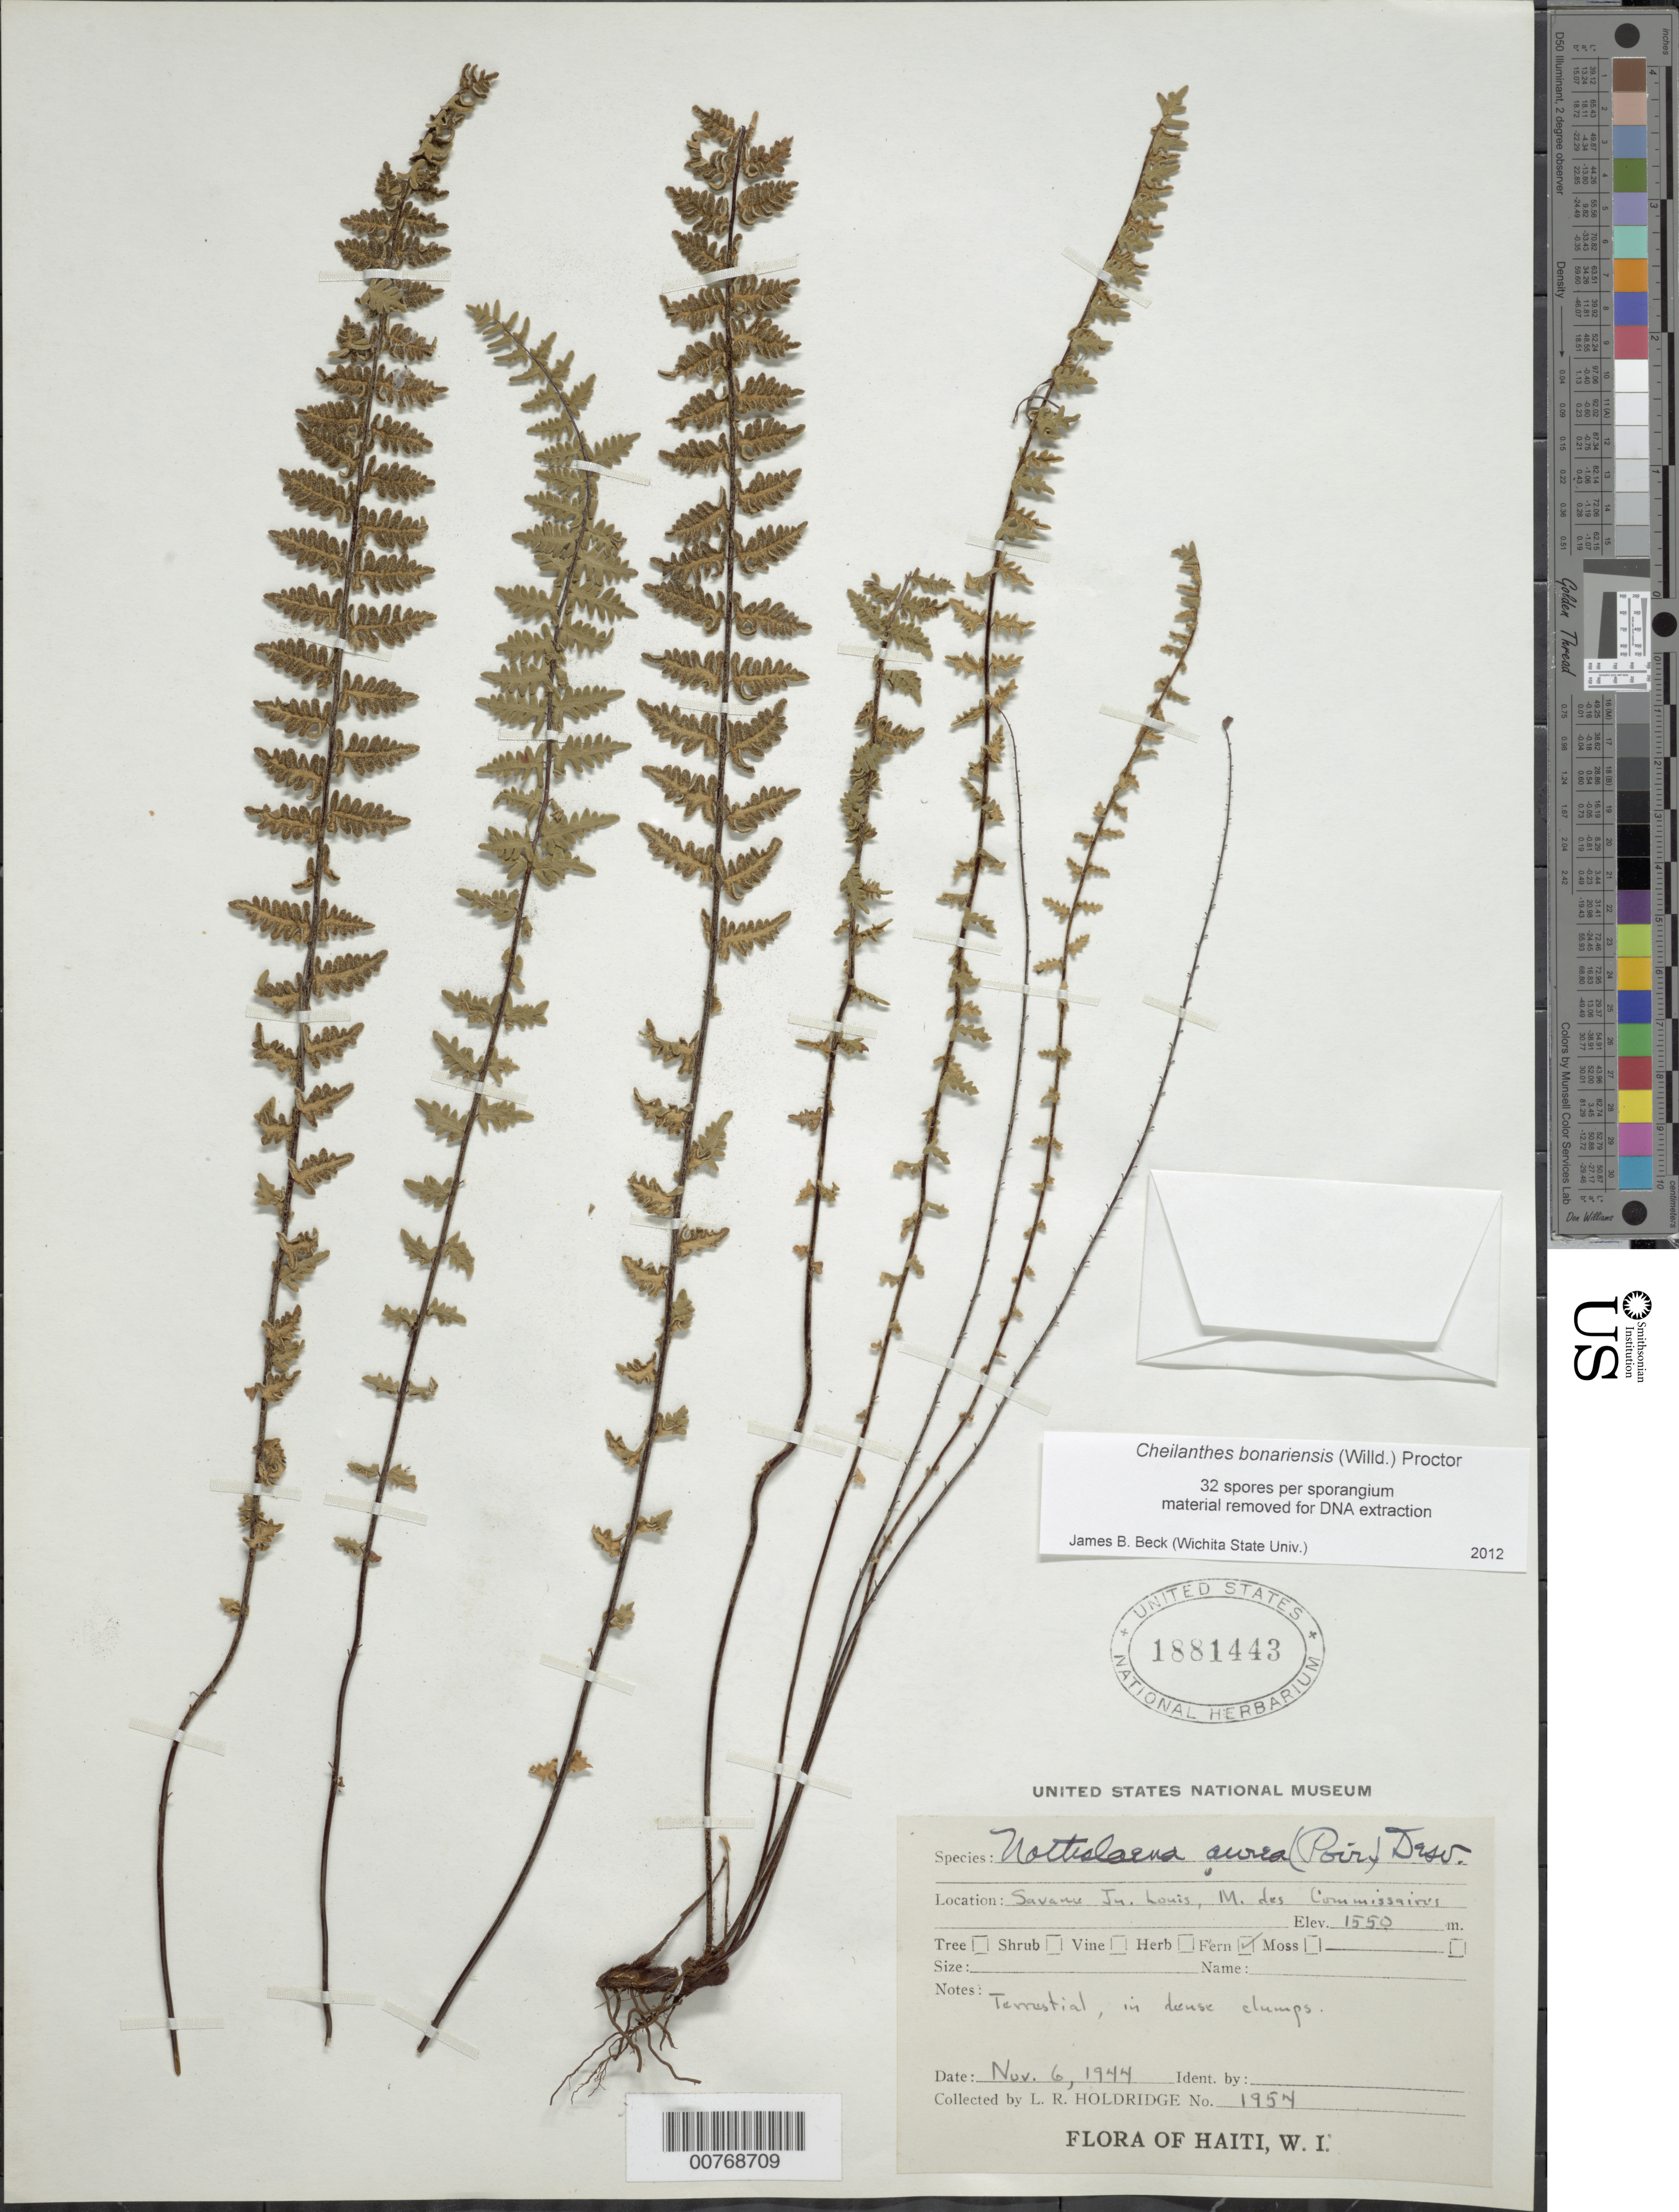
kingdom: Plantae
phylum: Tracheophyta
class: Polypodiopsida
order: Polypodiales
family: Pteridaceae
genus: Myriopteris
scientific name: Myriopteris aurea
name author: (Poir.) Grusz & Windham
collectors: L. Holdridge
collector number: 1954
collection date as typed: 06 Nov 1944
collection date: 1944-11-06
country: Haiti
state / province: Ouest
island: Hispaniola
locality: Savane St. Louis, Morne des Commissaires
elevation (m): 1550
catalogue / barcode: US 1881443